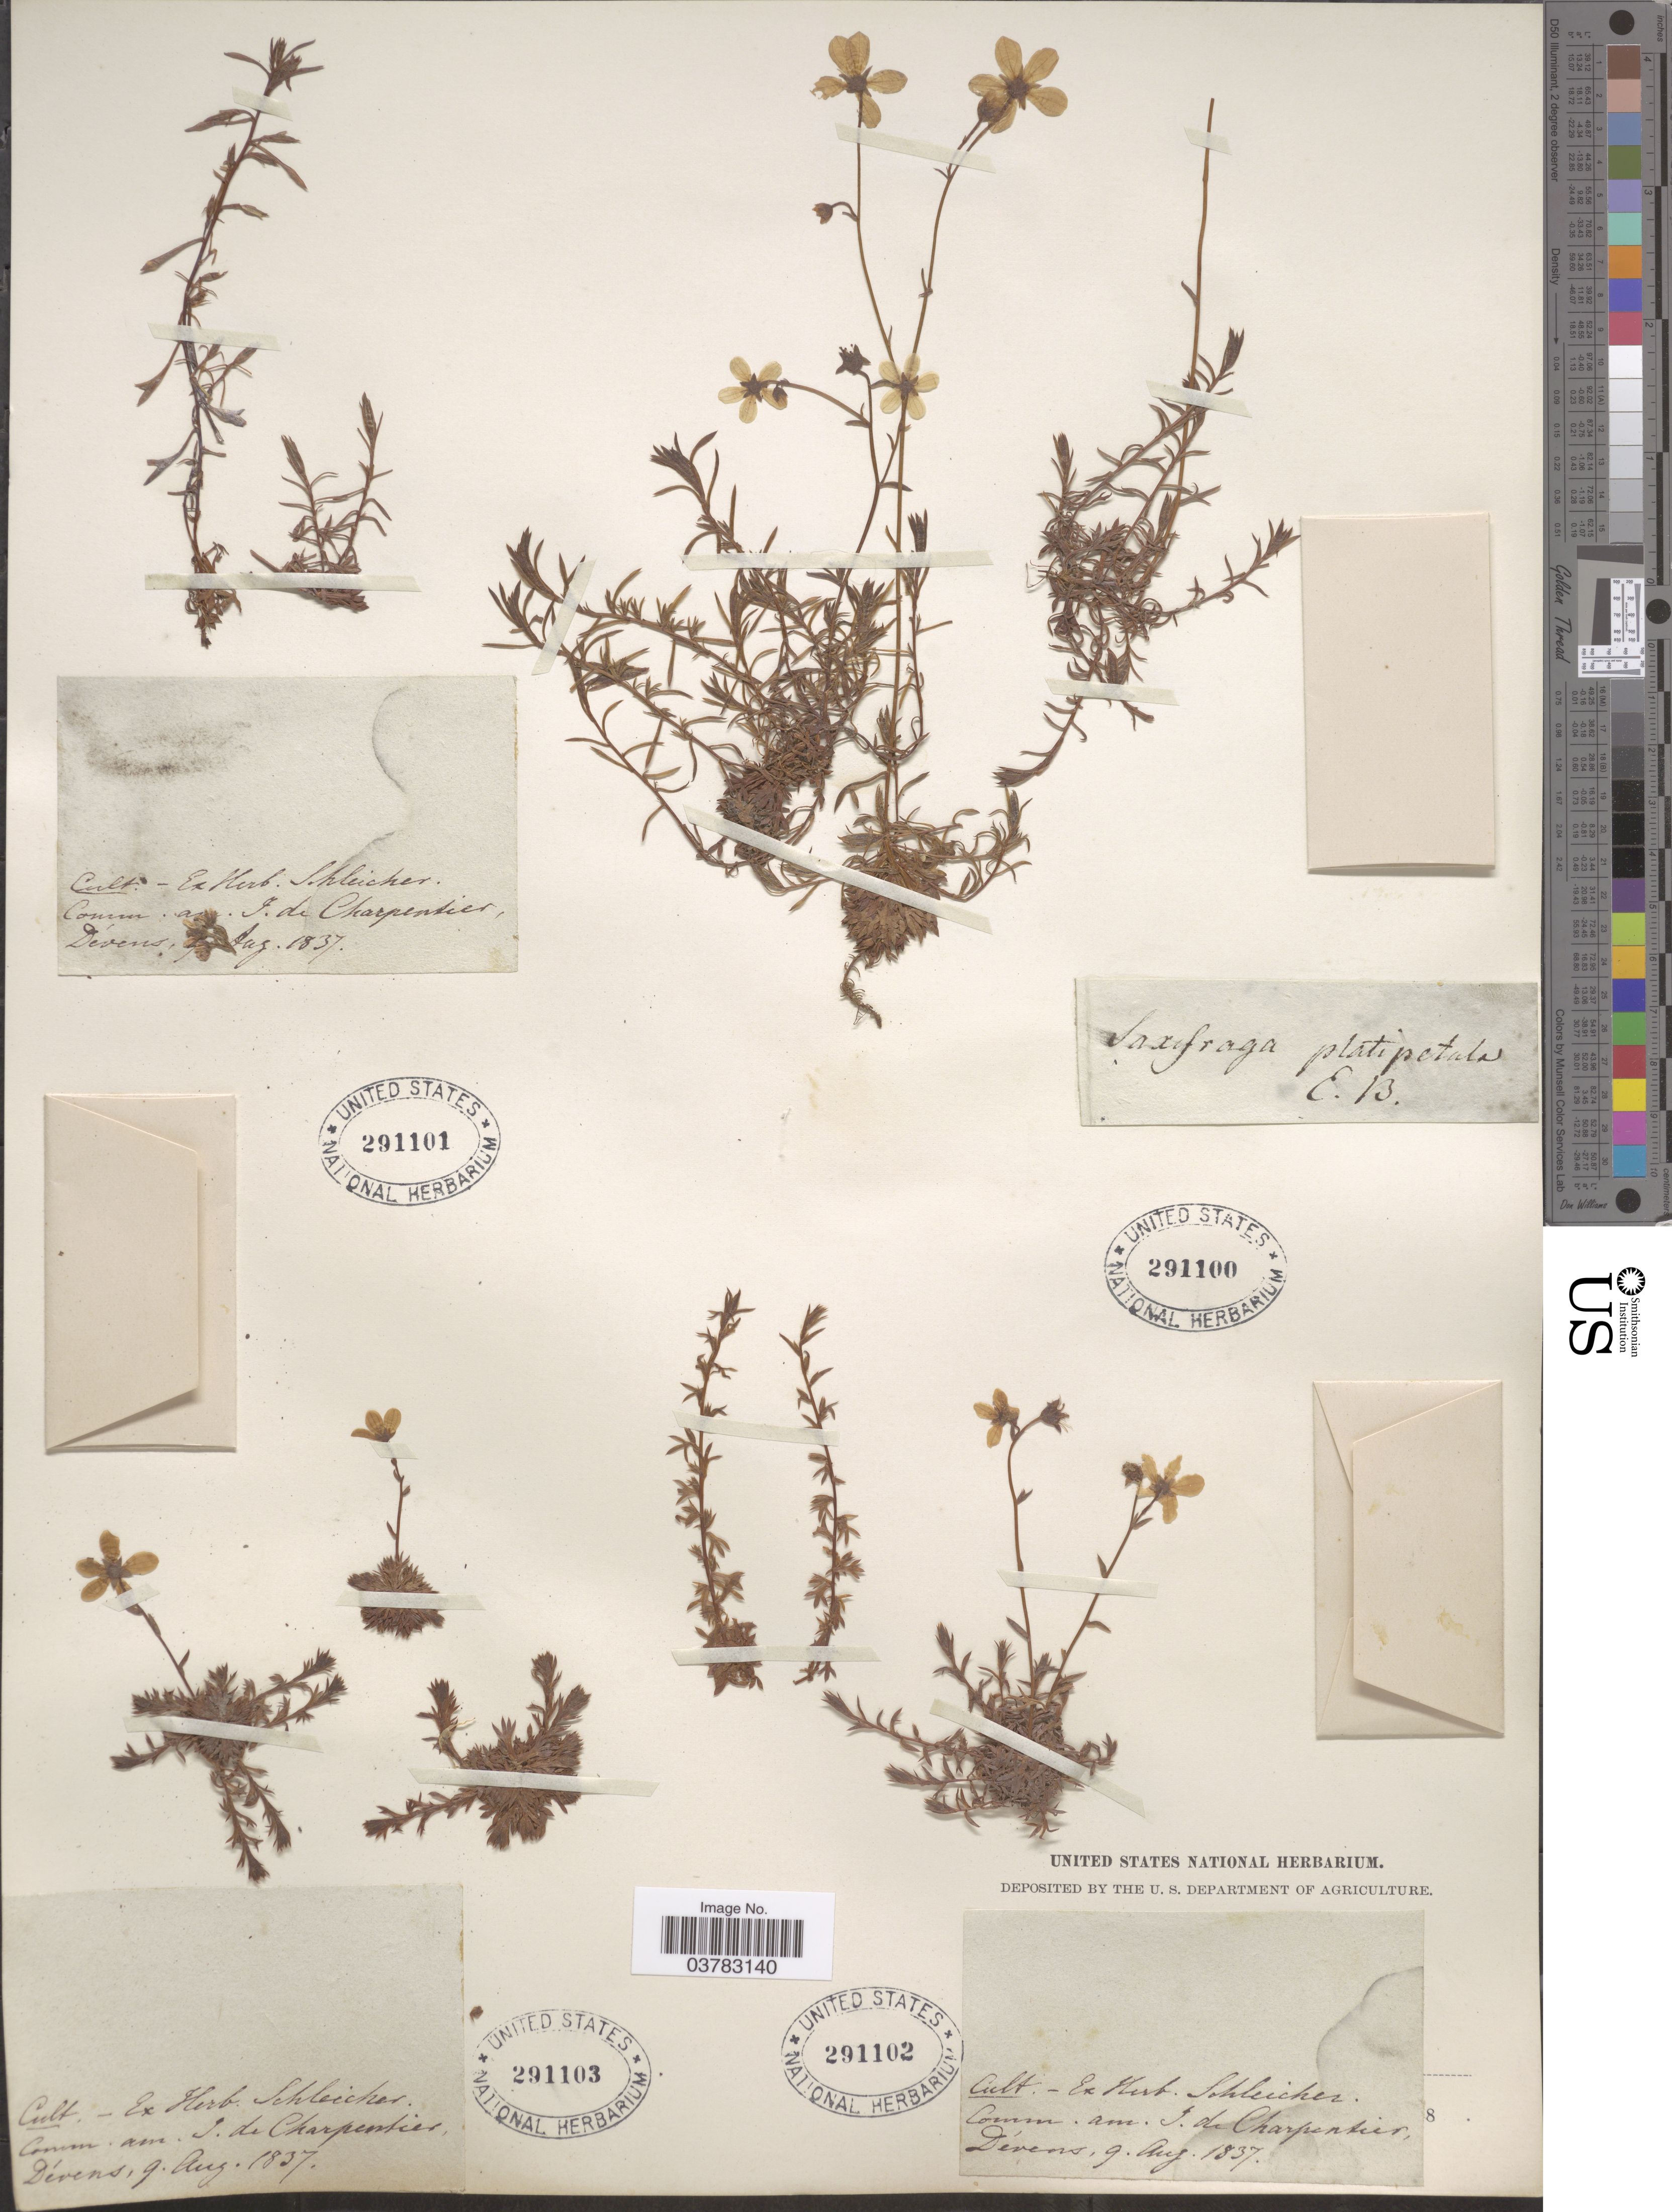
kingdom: Plantae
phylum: Tracheophyta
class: Magnoliopsida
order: Saxifragales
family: Saxifragaceae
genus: Saxifraga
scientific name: Saxifraga sp.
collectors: E. B.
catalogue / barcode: US 291100-2